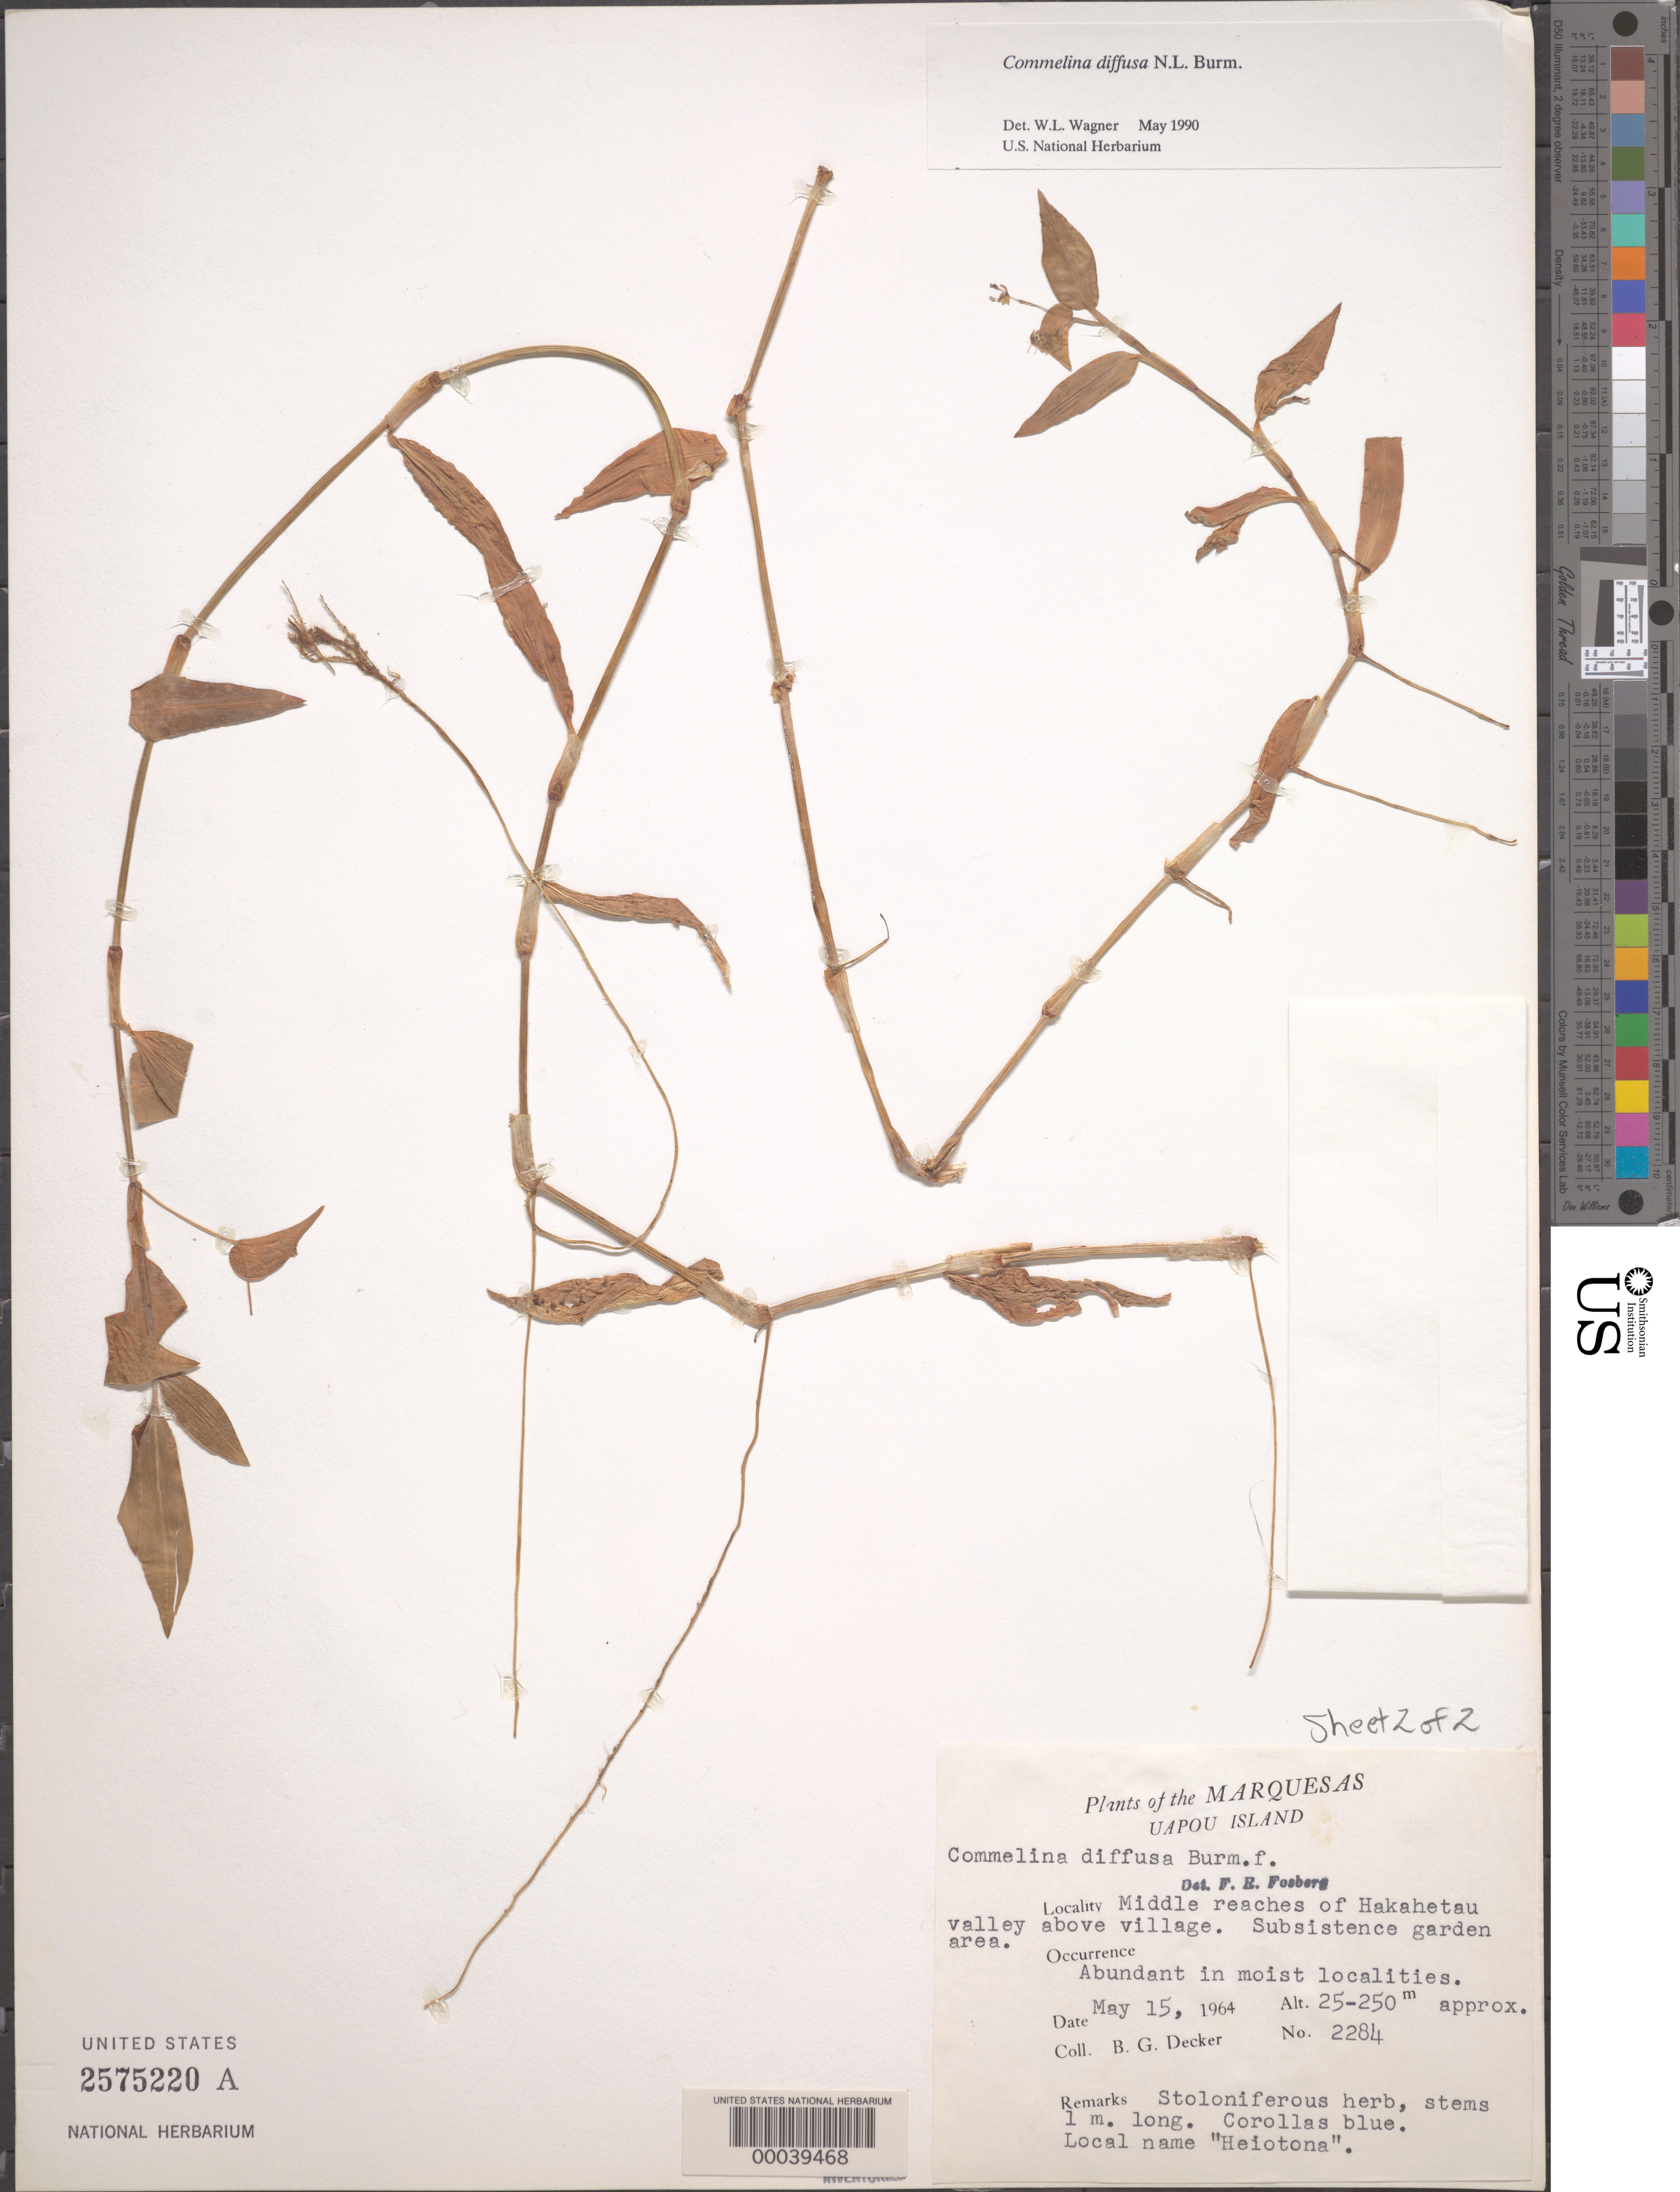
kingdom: Plantae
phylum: Tracheophyta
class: Liliopsida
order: Commelinales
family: Commelinaceae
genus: Commelina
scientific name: Commelina diffusa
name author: Burm. f.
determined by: Wagner, W. L., (BOT), Smithsonian Institution - National Museum of Natural History (UNITED STATES)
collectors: B. G. Decker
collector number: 2284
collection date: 1964-05-15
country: French Polynesia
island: Ua Pou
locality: middle reaches of Hakahetau Valley above village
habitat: Subsistence garden area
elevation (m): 25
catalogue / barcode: US 2575220A